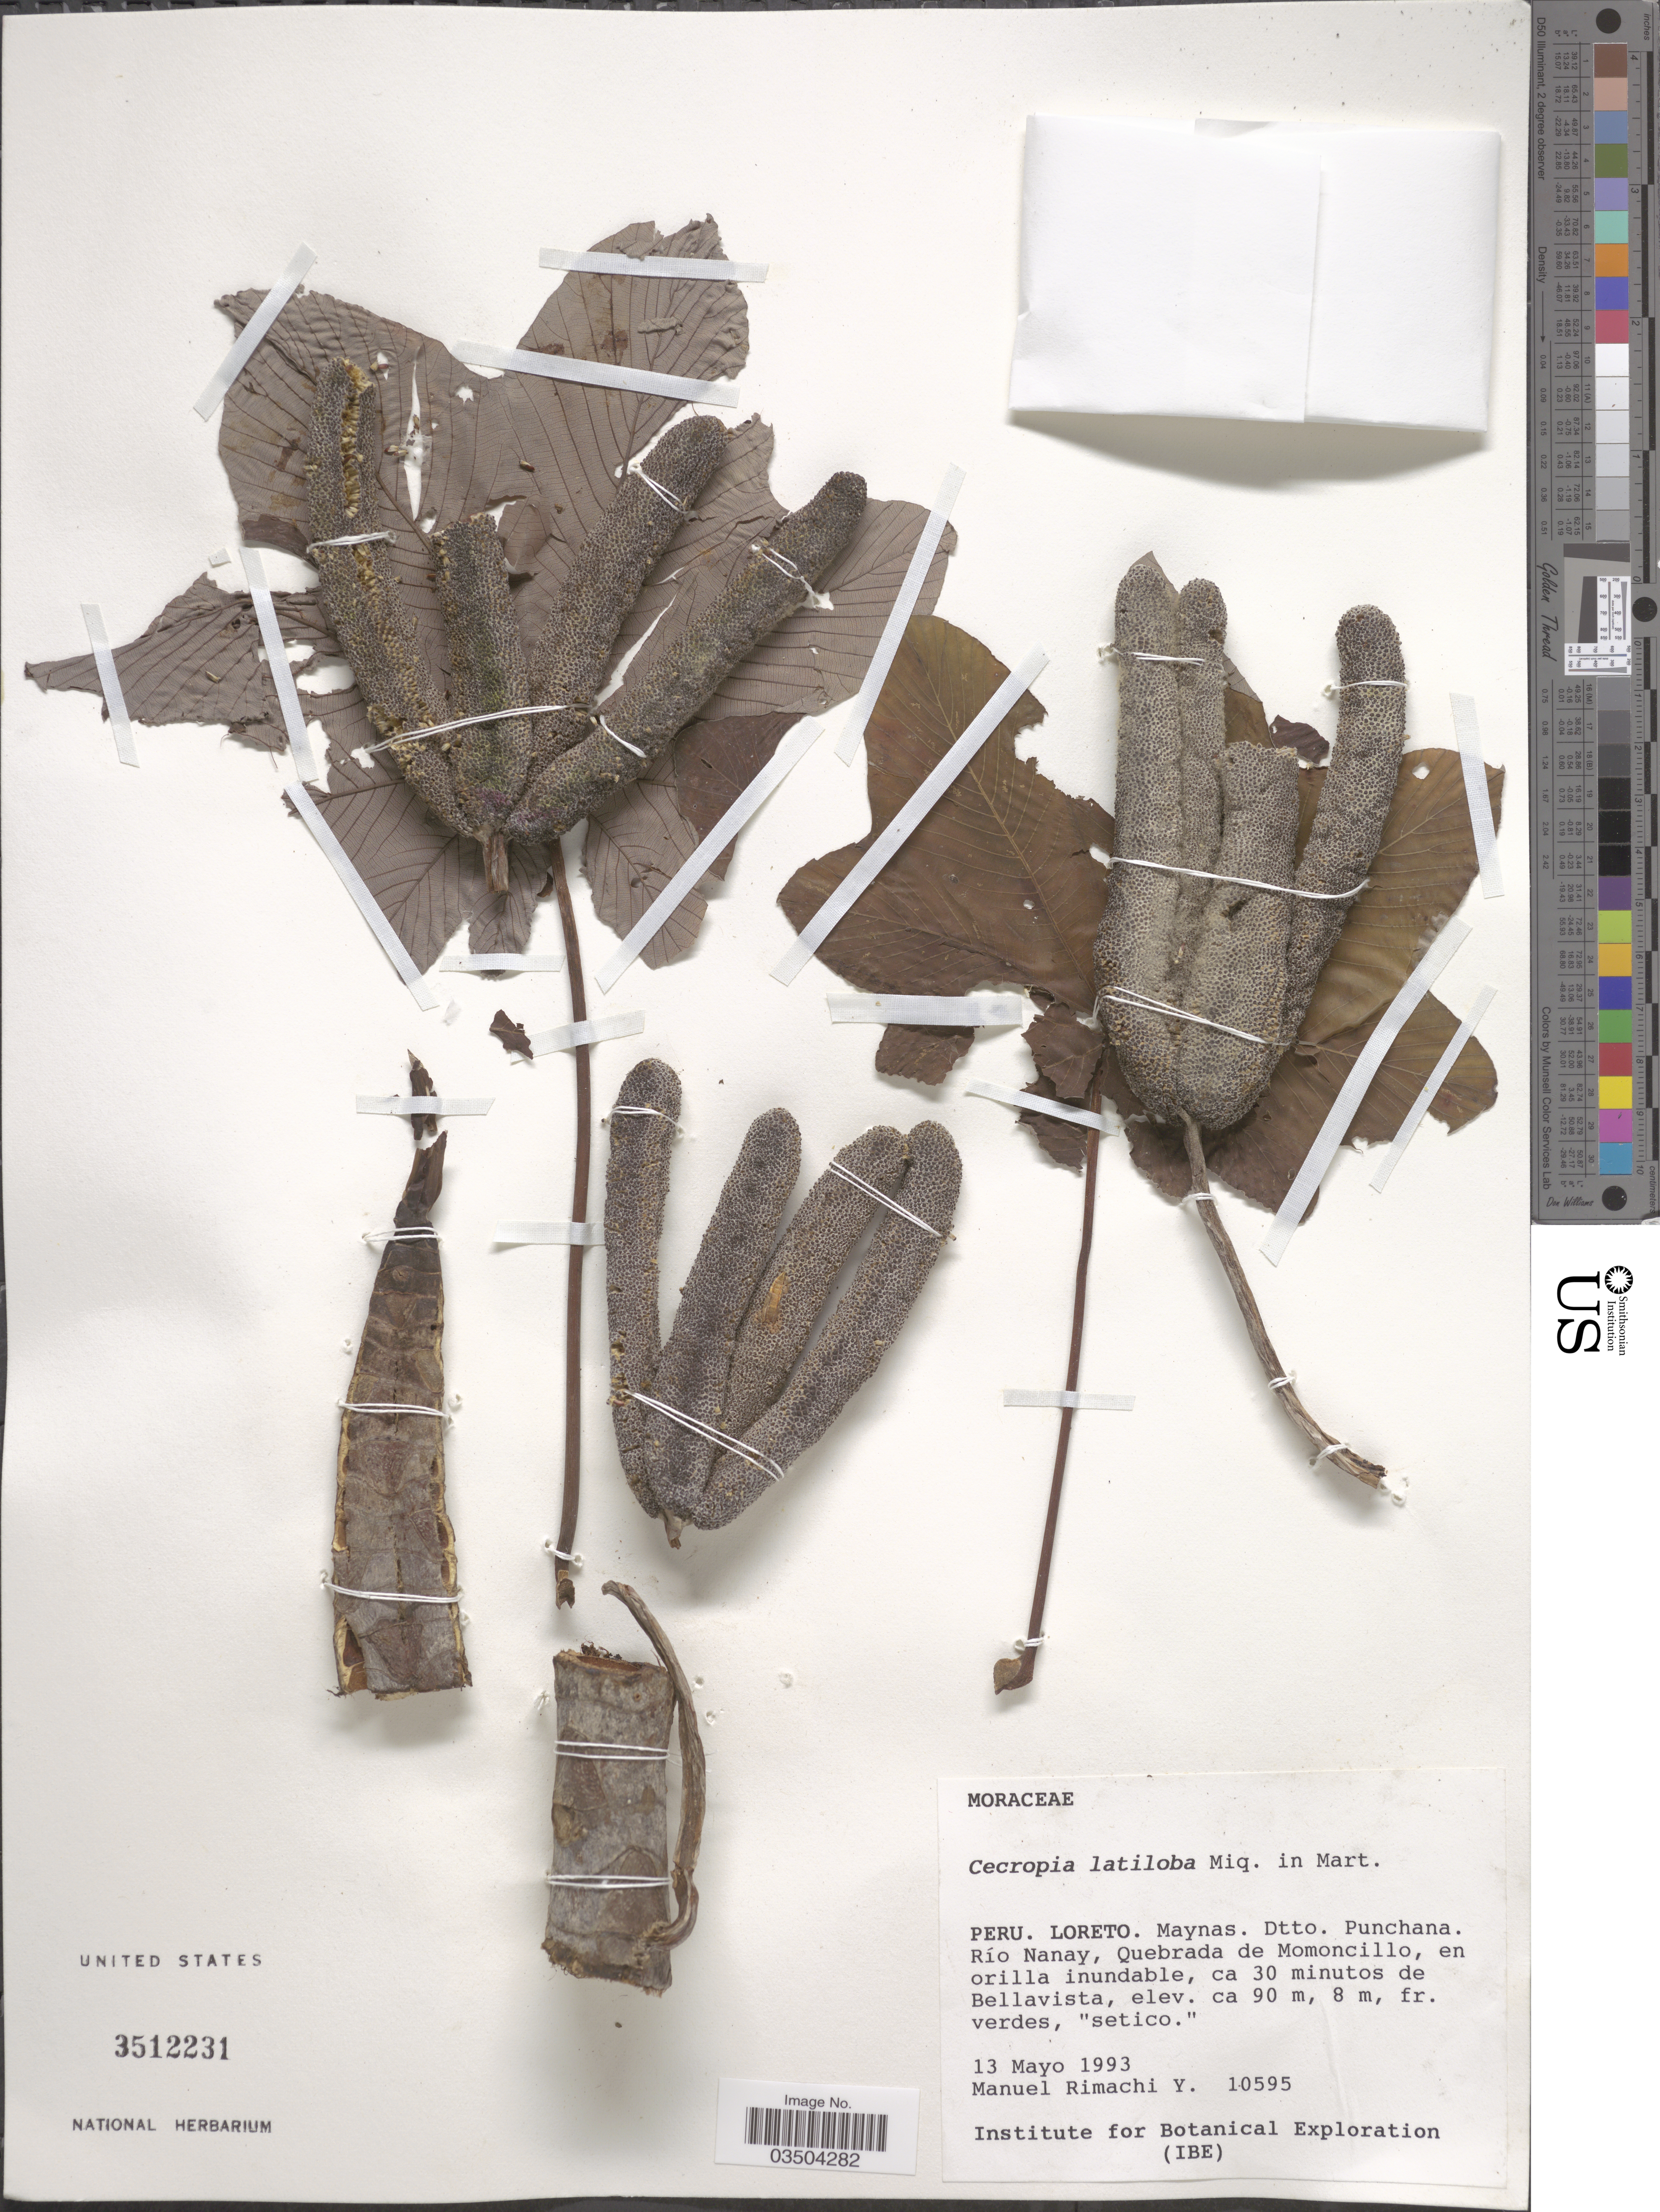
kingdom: Plantae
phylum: Tracheophyta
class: Magnoliopsida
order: Rosales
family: Urticaceae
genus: Cecropia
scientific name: Cecropia latiloba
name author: Miq.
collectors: M. Rimachi Y.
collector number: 10595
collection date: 1993-05-13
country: Peru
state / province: Loreto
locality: Maynas. Dtto. Punchana. Río Nanay, Quebrada de Momoncillo, en orilla inundable, ca 30 minutos de Bellavista.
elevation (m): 90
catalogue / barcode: US 3512231